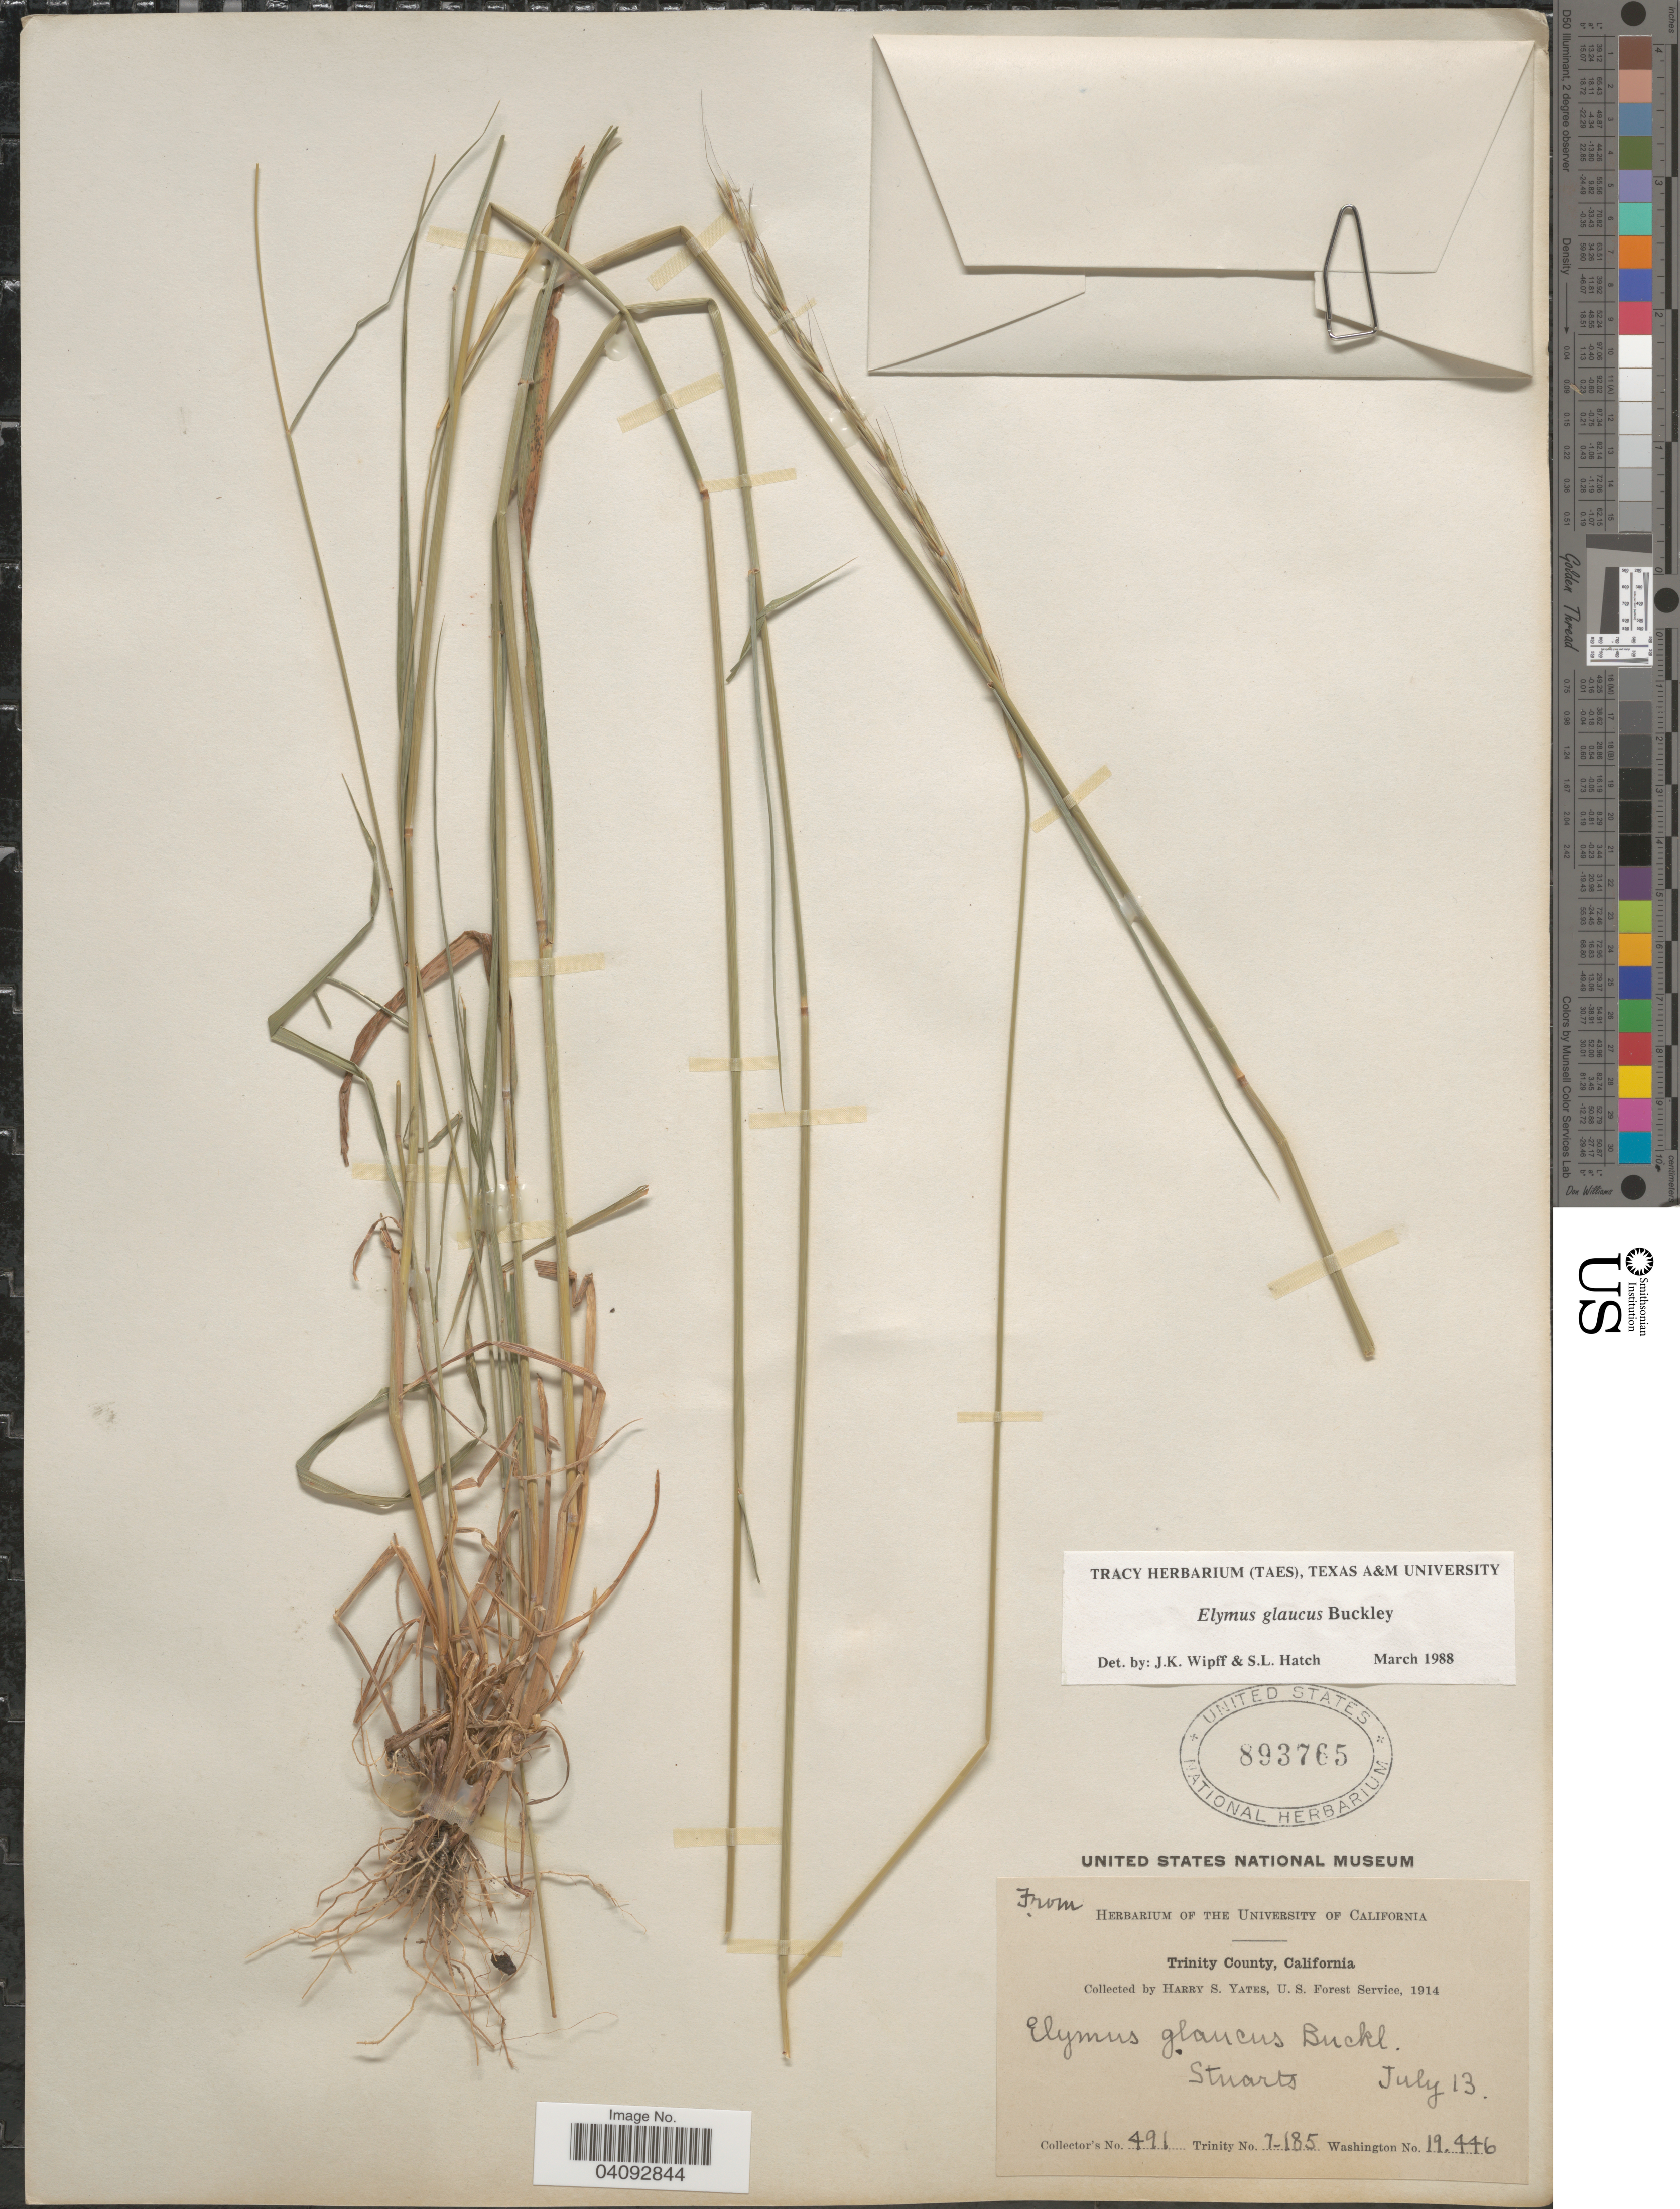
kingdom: Plantae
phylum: Tracheophyta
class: Liliopsida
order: Poales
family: Poaceae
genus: Elymus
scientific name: Elymus glaucus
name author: Buckley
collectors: H. S. Yates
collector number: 491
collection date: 1914-07-13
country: United States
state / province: California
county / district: Trinity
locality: Trinity County. Stuarts.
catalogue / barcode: US 893765